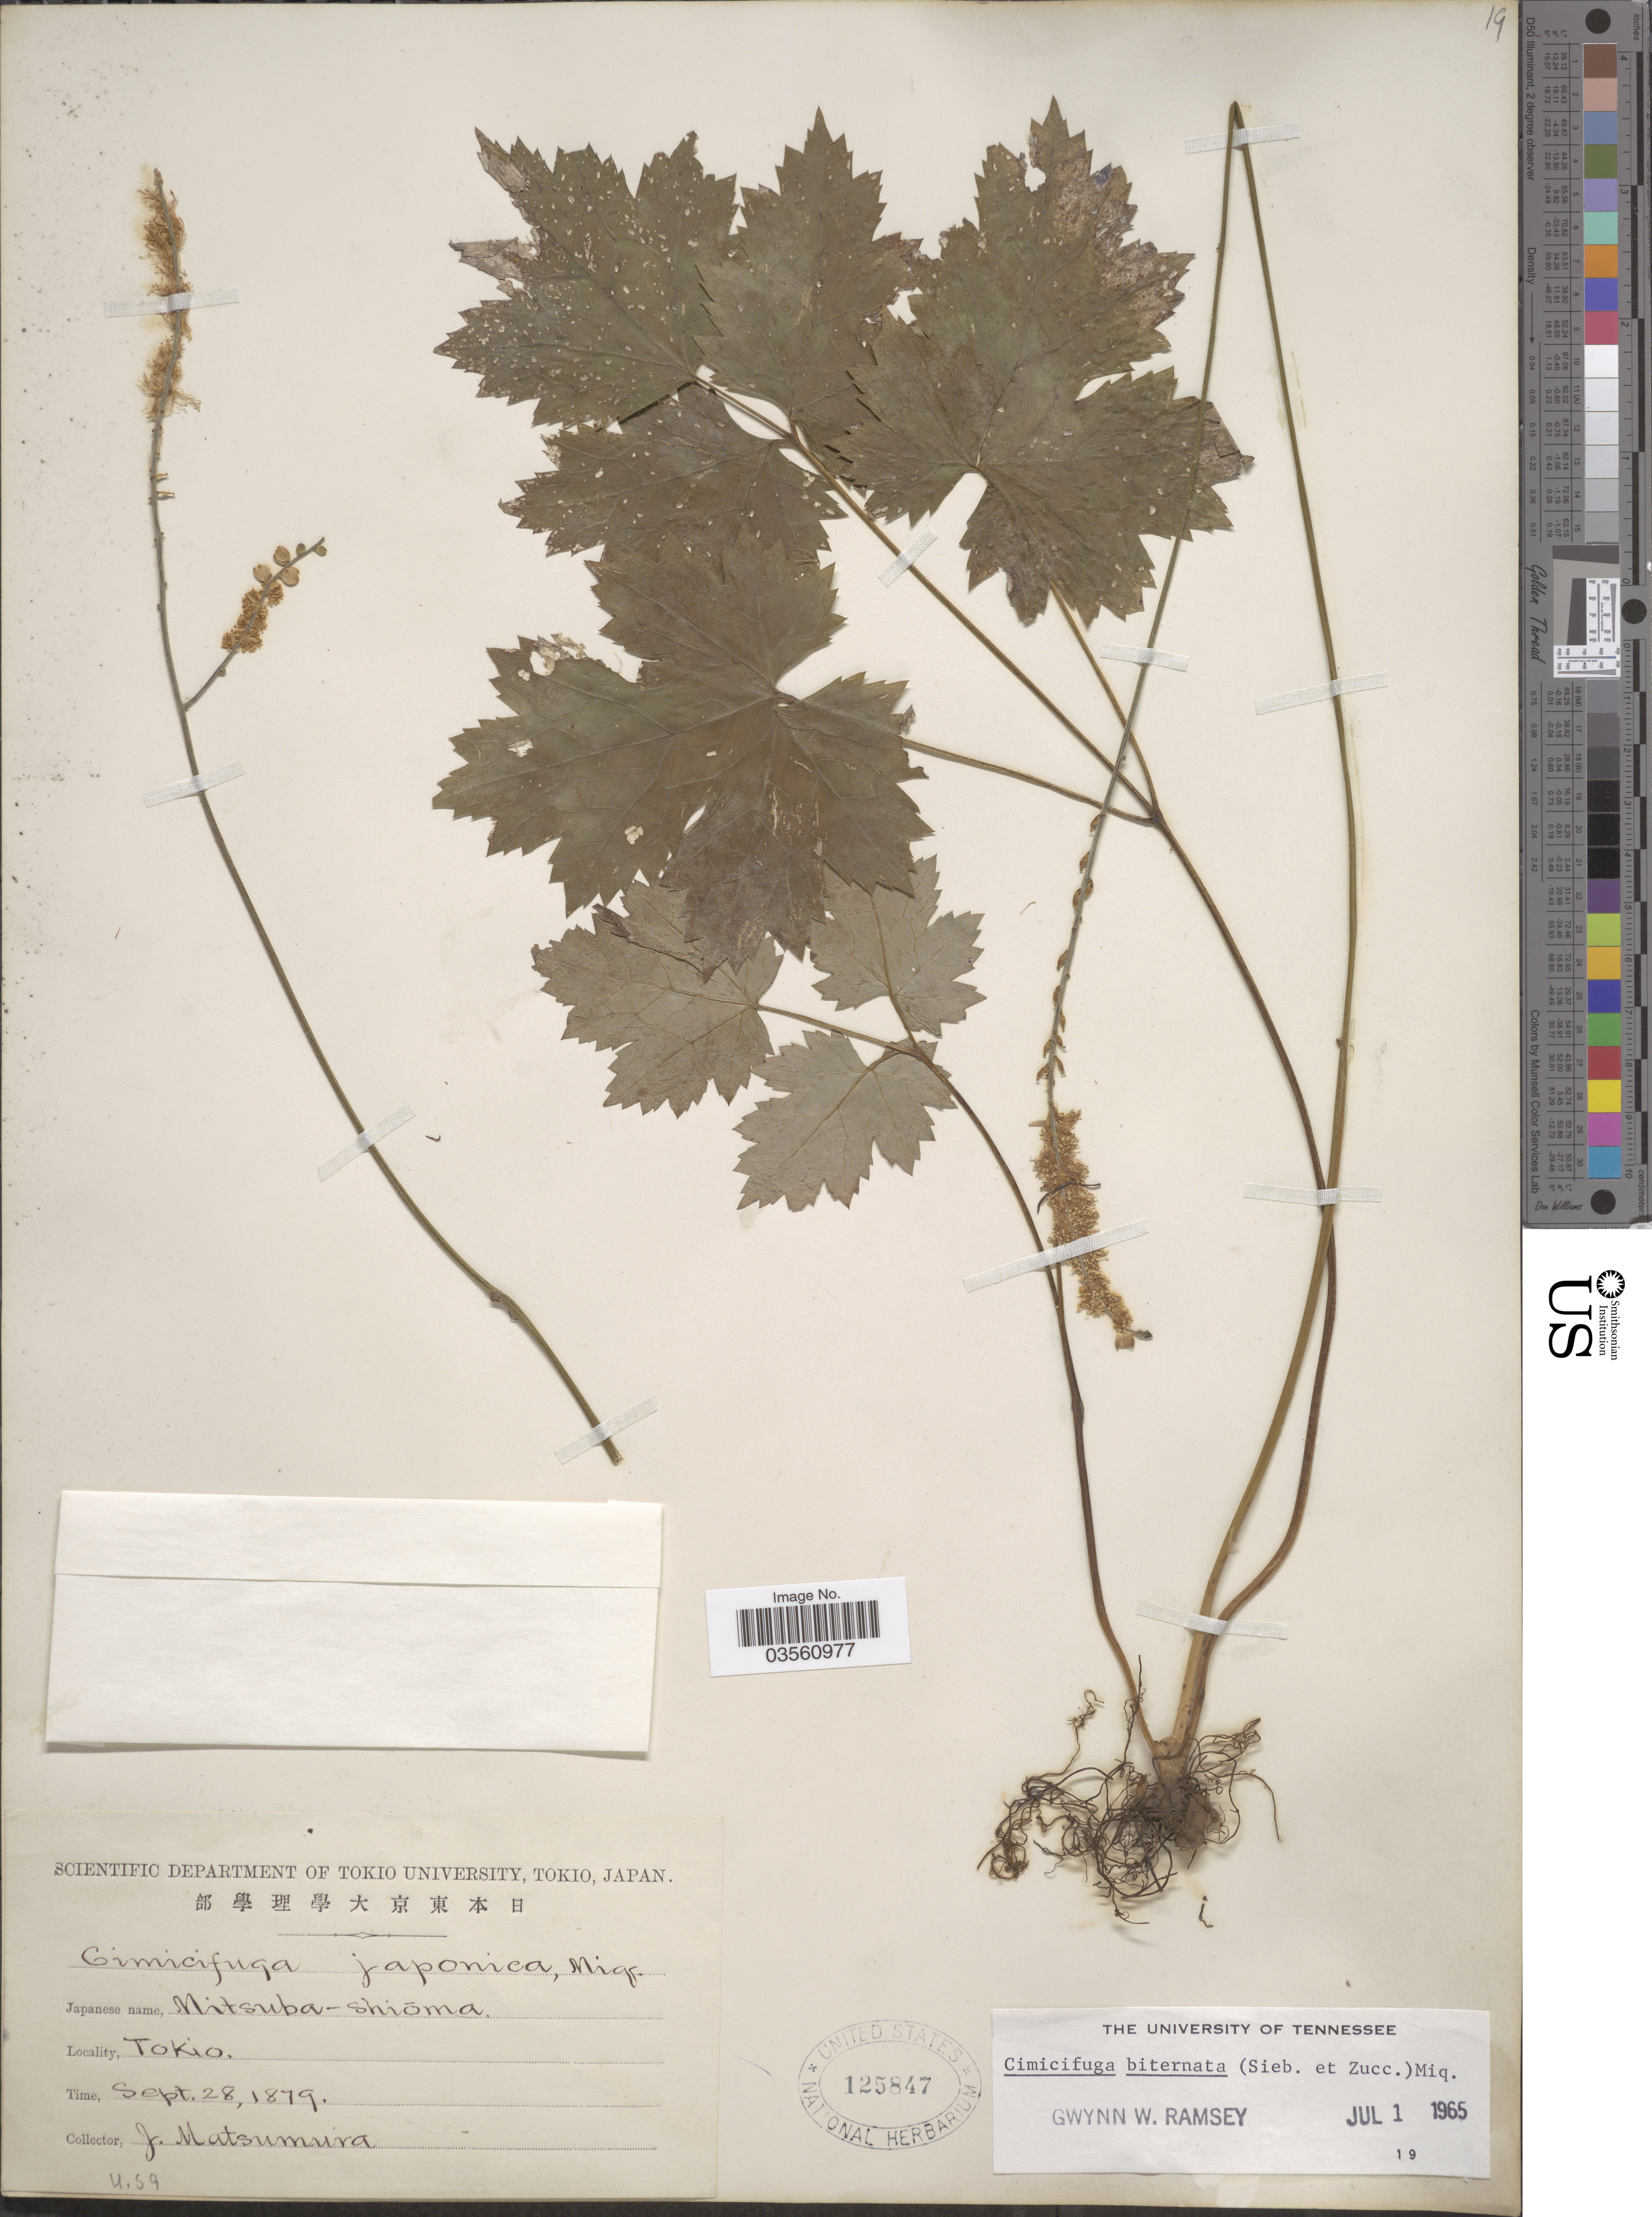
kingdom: Plantae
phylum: Tracheophyta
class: Magnoliopsida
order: Ranunculales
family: Ranunculaceae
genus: Actaea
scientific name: Actaea biternata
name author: (Siebold & Zucc.) Prantl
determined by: Strong, M. T., (US), Smithsonian Institution - National Museum of Natural History (UNITED STATES)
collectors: J. Matsumura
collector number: U.S9?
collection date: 1879-09-28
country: Japan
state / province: Tokyo, Federal City of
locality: Tokio.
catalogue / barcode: US 125847